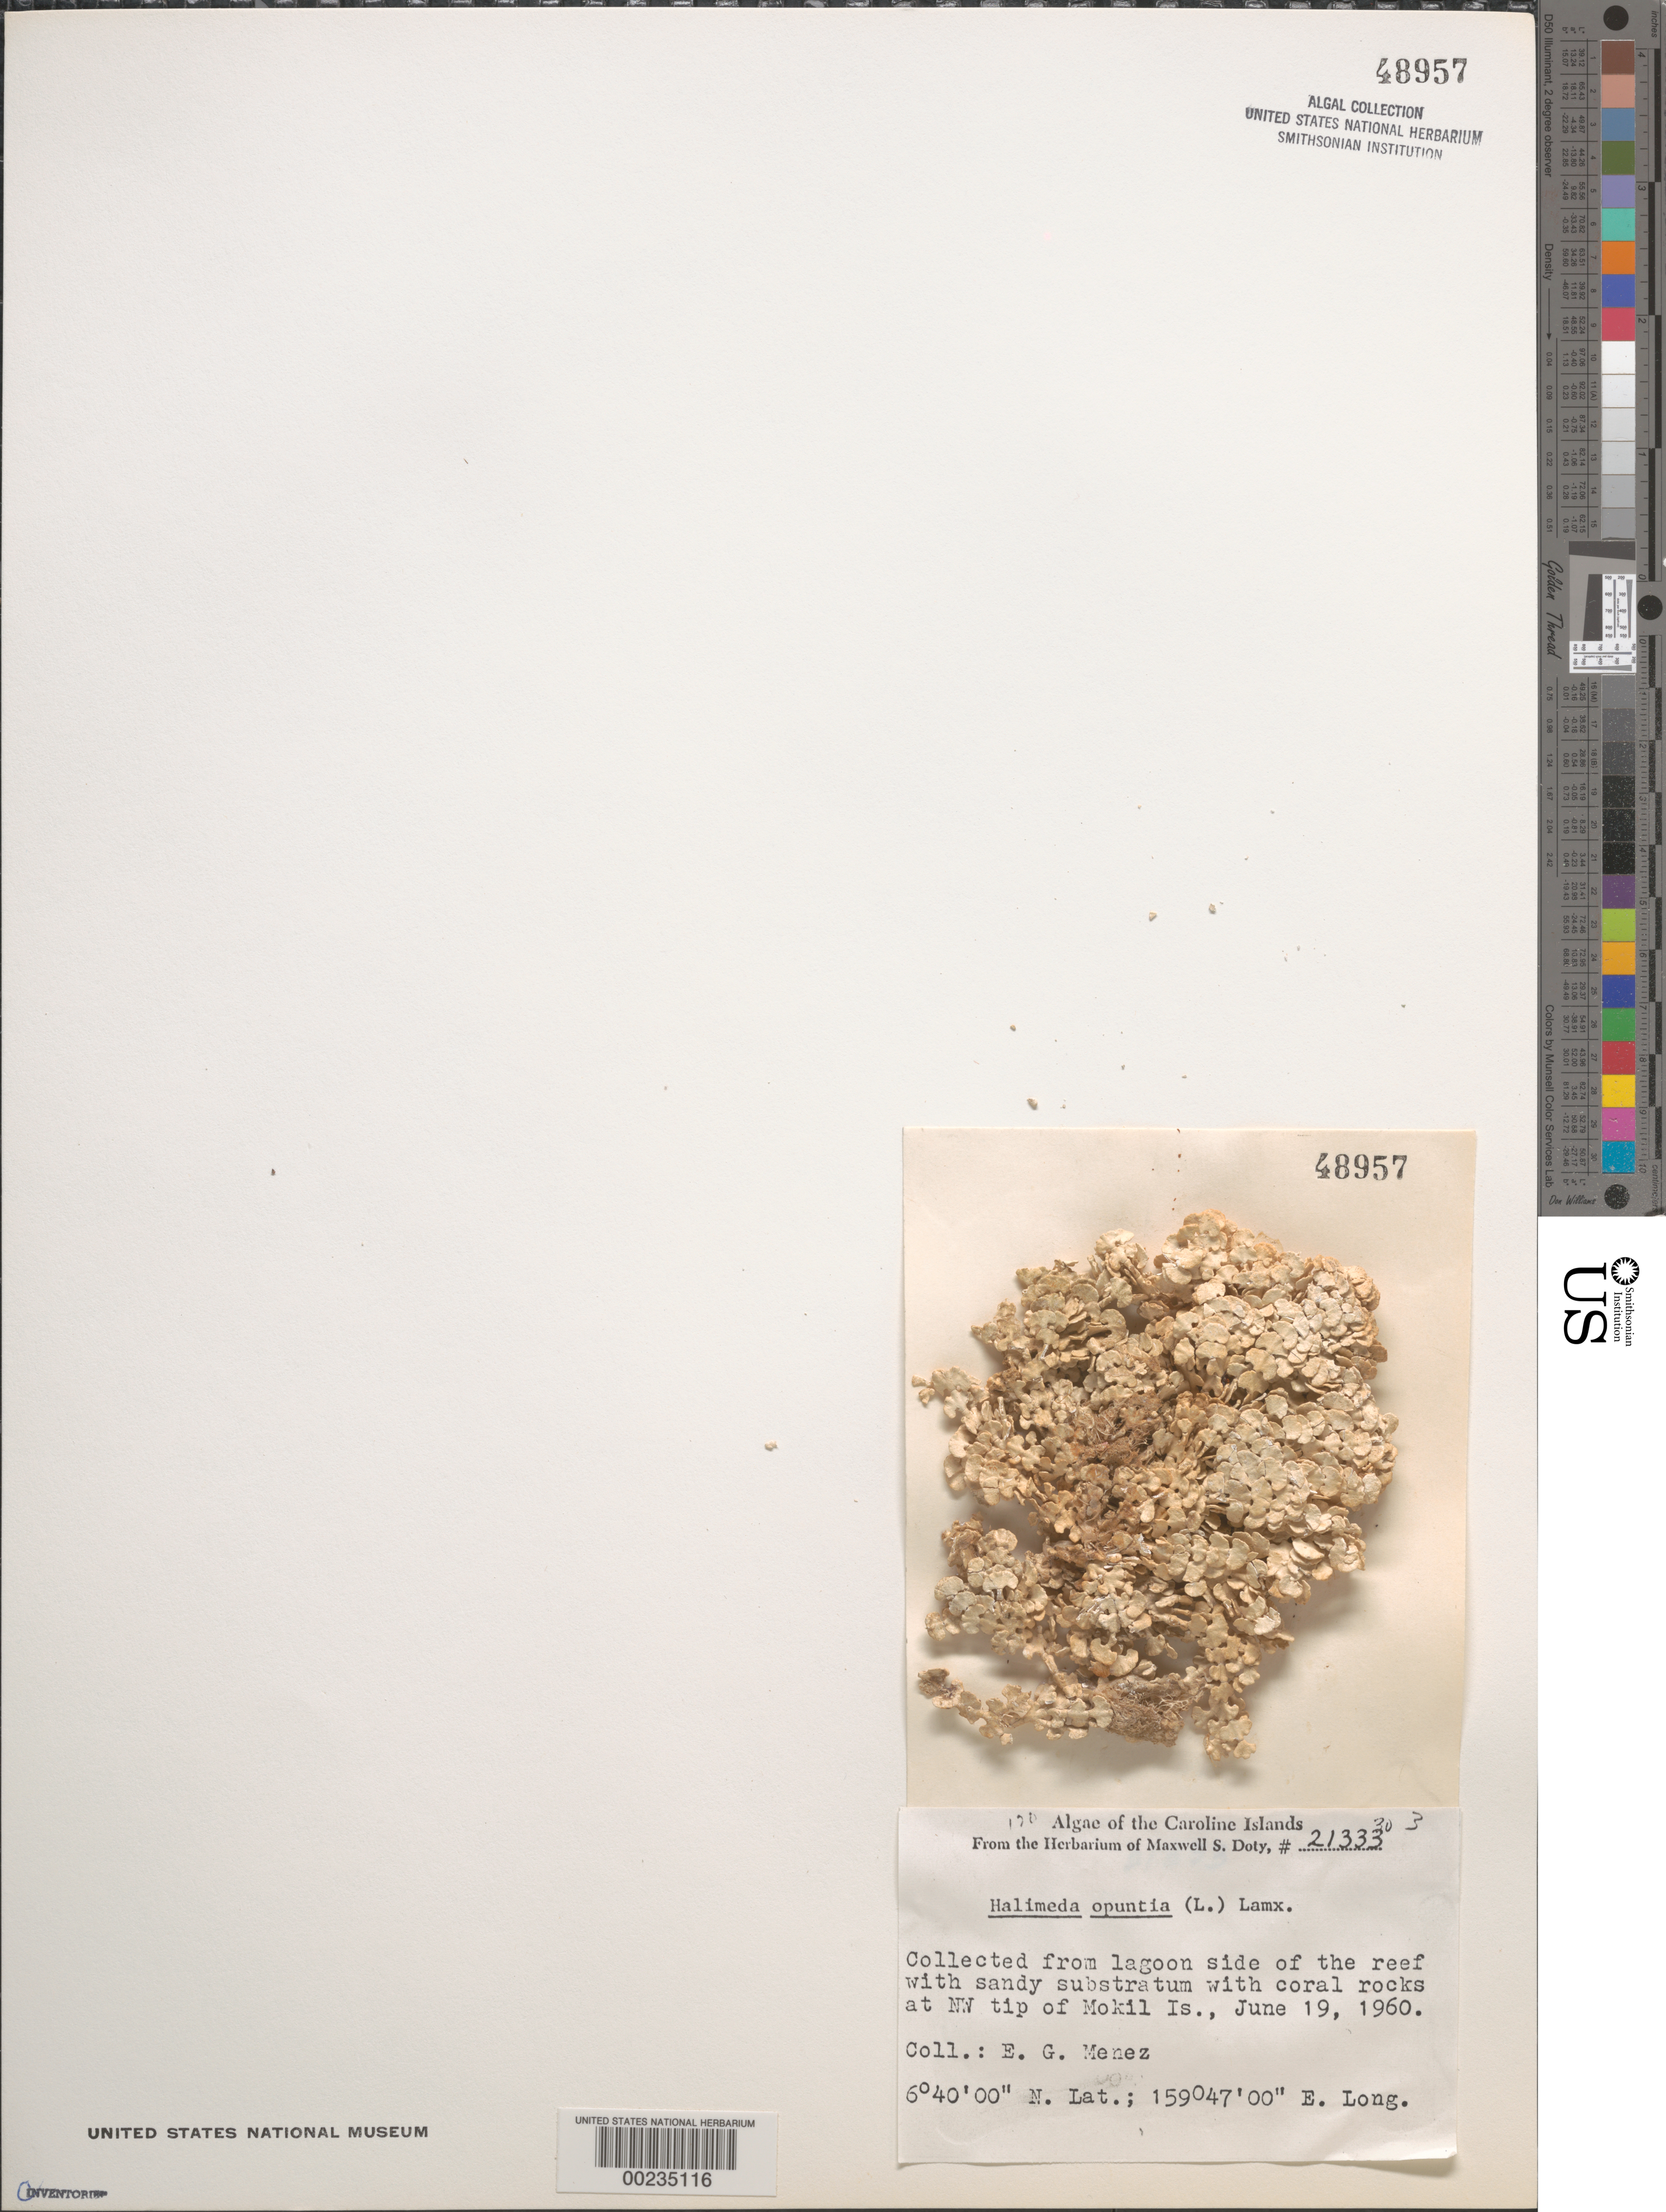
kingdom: Plantae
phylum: Chlorophyta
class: Ulvophyceae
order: Bryopsidales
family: Halimedaceae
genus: Halimeda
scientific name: Halimeda opuntia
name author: (L.) J.V.Lamouroux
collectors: Meñez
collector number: MSD 21333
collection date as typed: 19 Jun 1960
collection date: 1960-06-19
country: Micronesia, Federated States of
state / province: Pohnpei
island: Mwokil (Mokil) Atoll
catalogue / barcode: US 48957